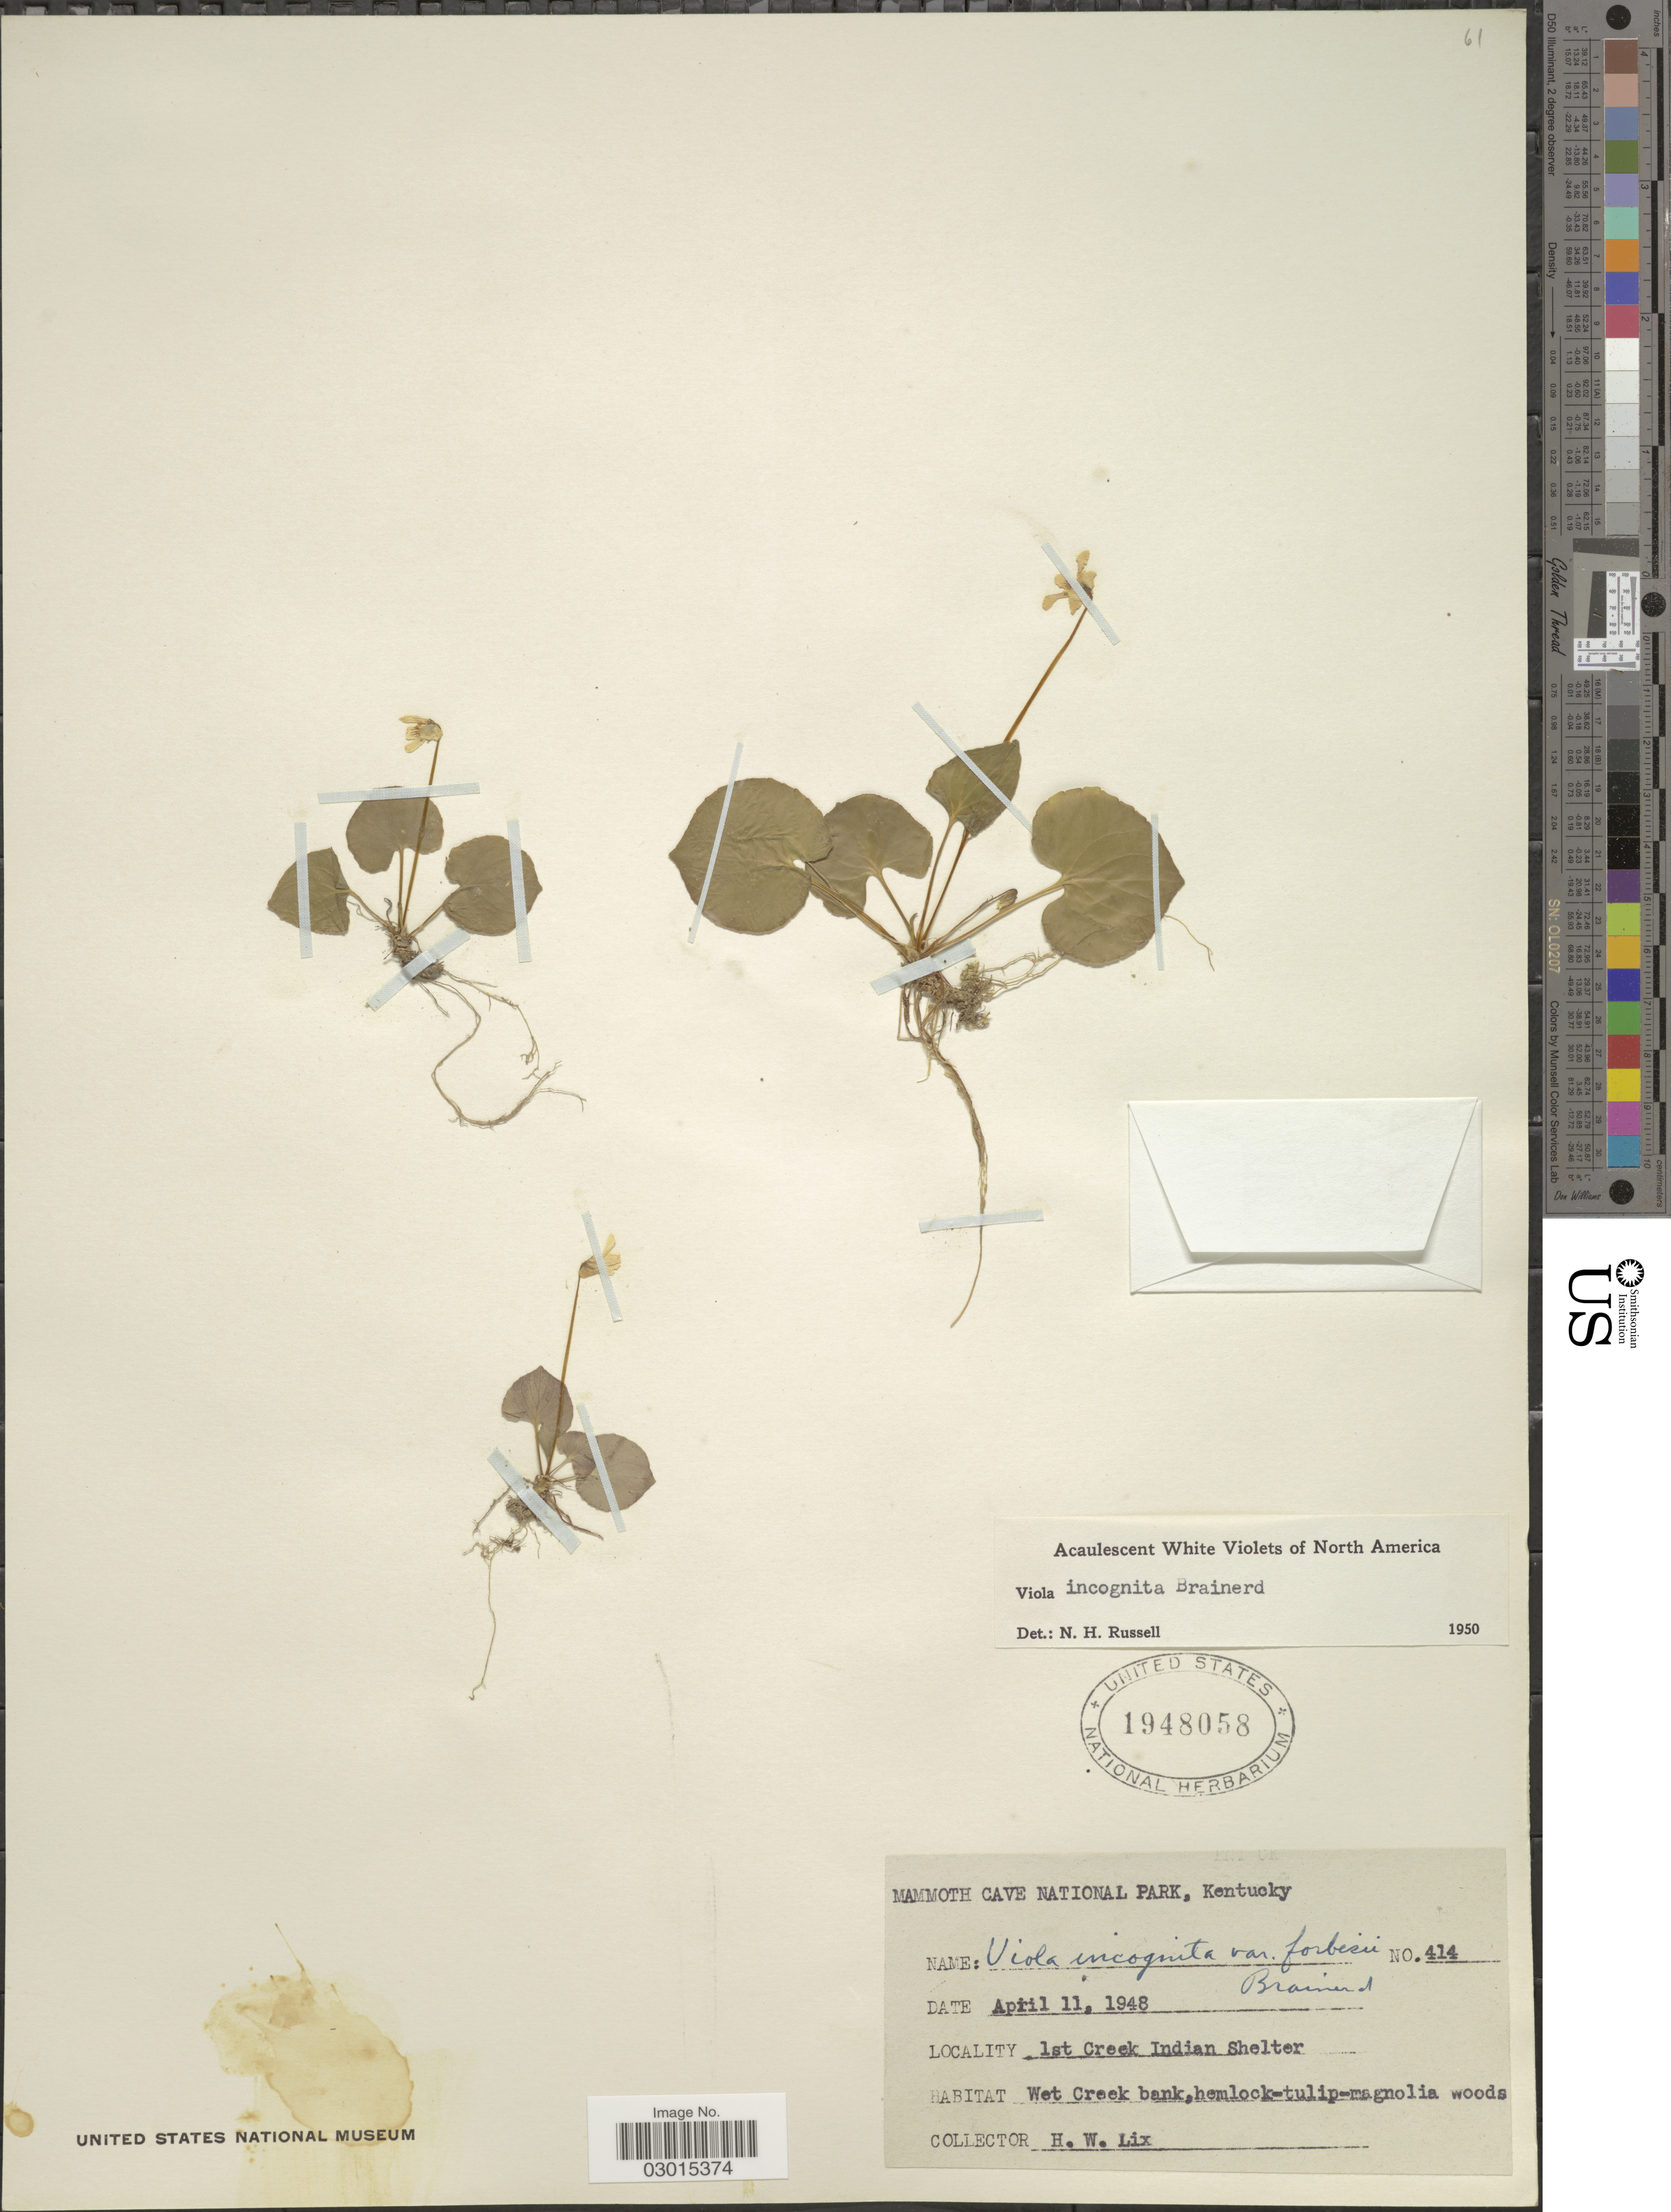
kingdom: Plantae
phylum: Tracheophyta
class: Magnoliopsida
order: Malpighiales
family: Violaceae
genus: Viola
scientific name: Viola incognita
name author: Brainerd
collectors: H. W. Lix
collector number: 414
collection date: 1948-04-11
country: United States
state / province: Kentucky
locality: Mammoth Cave National Park. ist Creek Indian Shelter.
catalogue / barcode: US 1948058